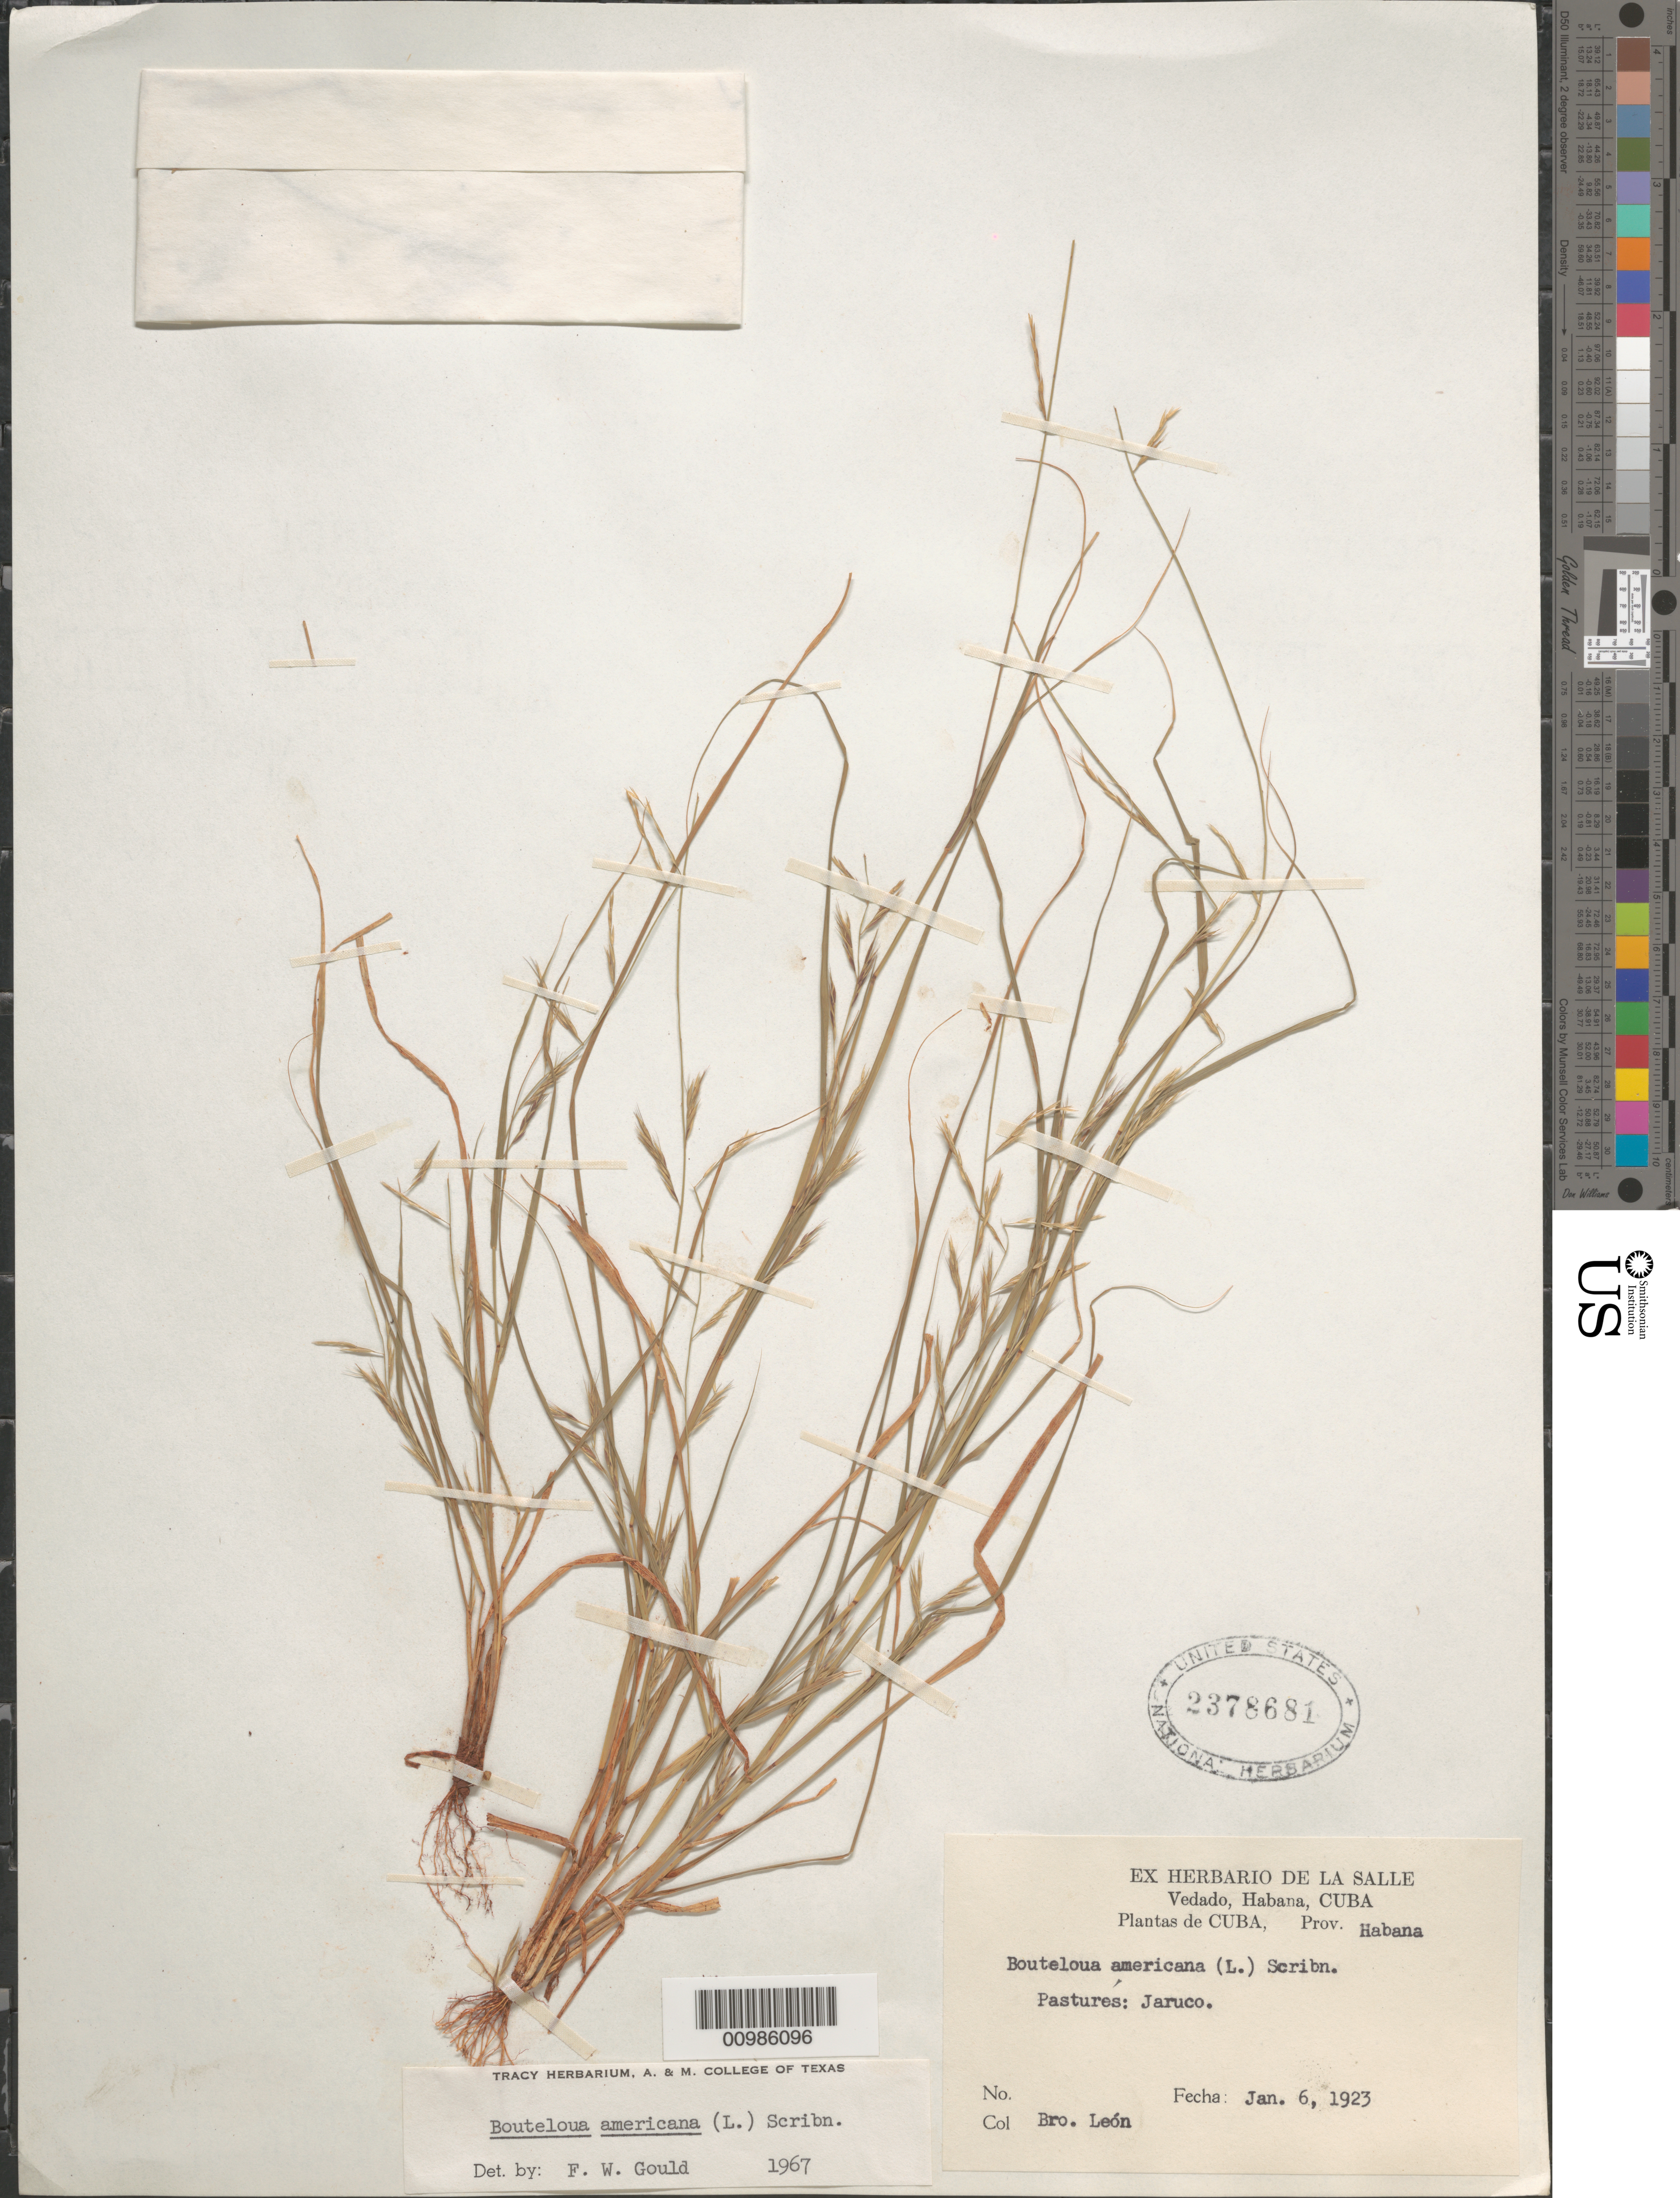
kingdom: Plantae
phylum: Tracheophyta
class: Liliopsida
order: Poales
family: Poaceae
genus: Bouteloua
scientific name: Bouteloua americana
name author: (L.) Scribn.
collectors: Bro. León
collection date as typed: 06 Jan 1923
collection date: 1923-01-06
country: Cuba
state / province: La Habana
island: Cuba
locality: Jaruco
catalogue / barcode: US 2378681